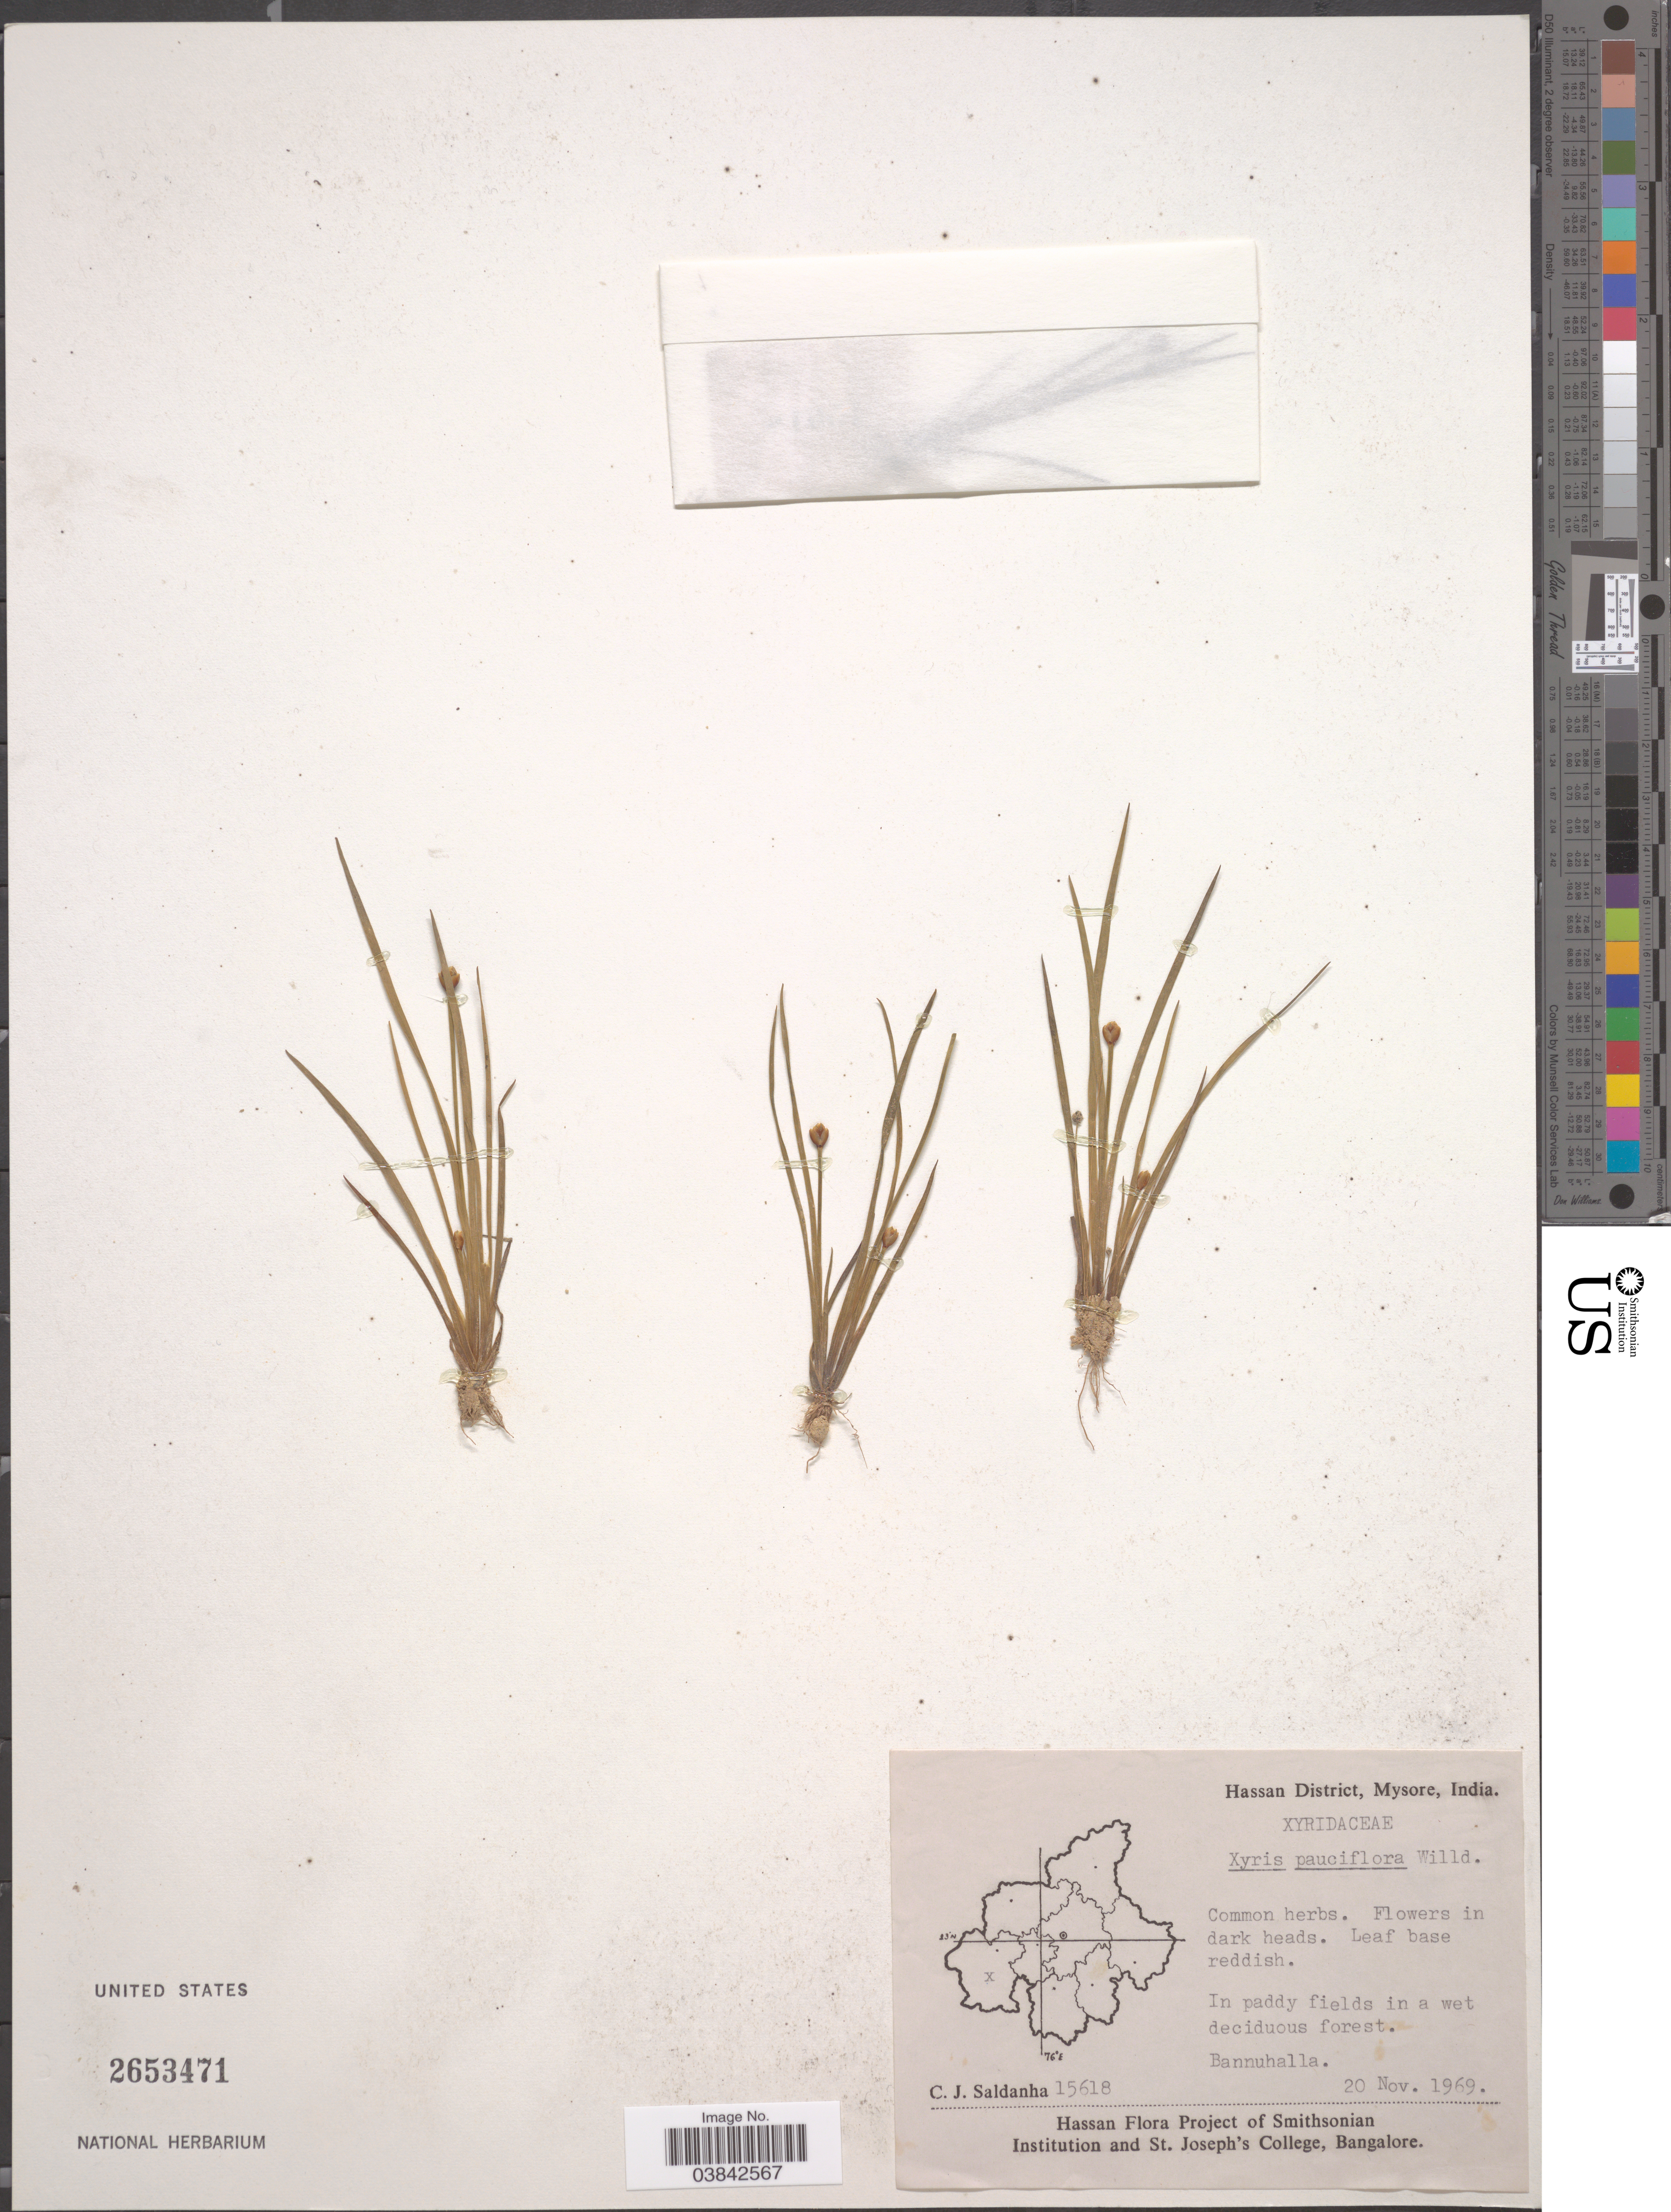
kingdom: Plantae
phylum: Tracheophyta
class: Liliopsida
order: Poales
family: Xyridaceae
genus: Xyris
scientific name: Xyris pauciflora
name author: Willd.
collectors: C. J. Saldanha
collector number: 15618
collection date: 1969-11-20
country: India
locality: Hassan District, Mysore. Bannuhalla.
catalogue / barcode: US 2653471